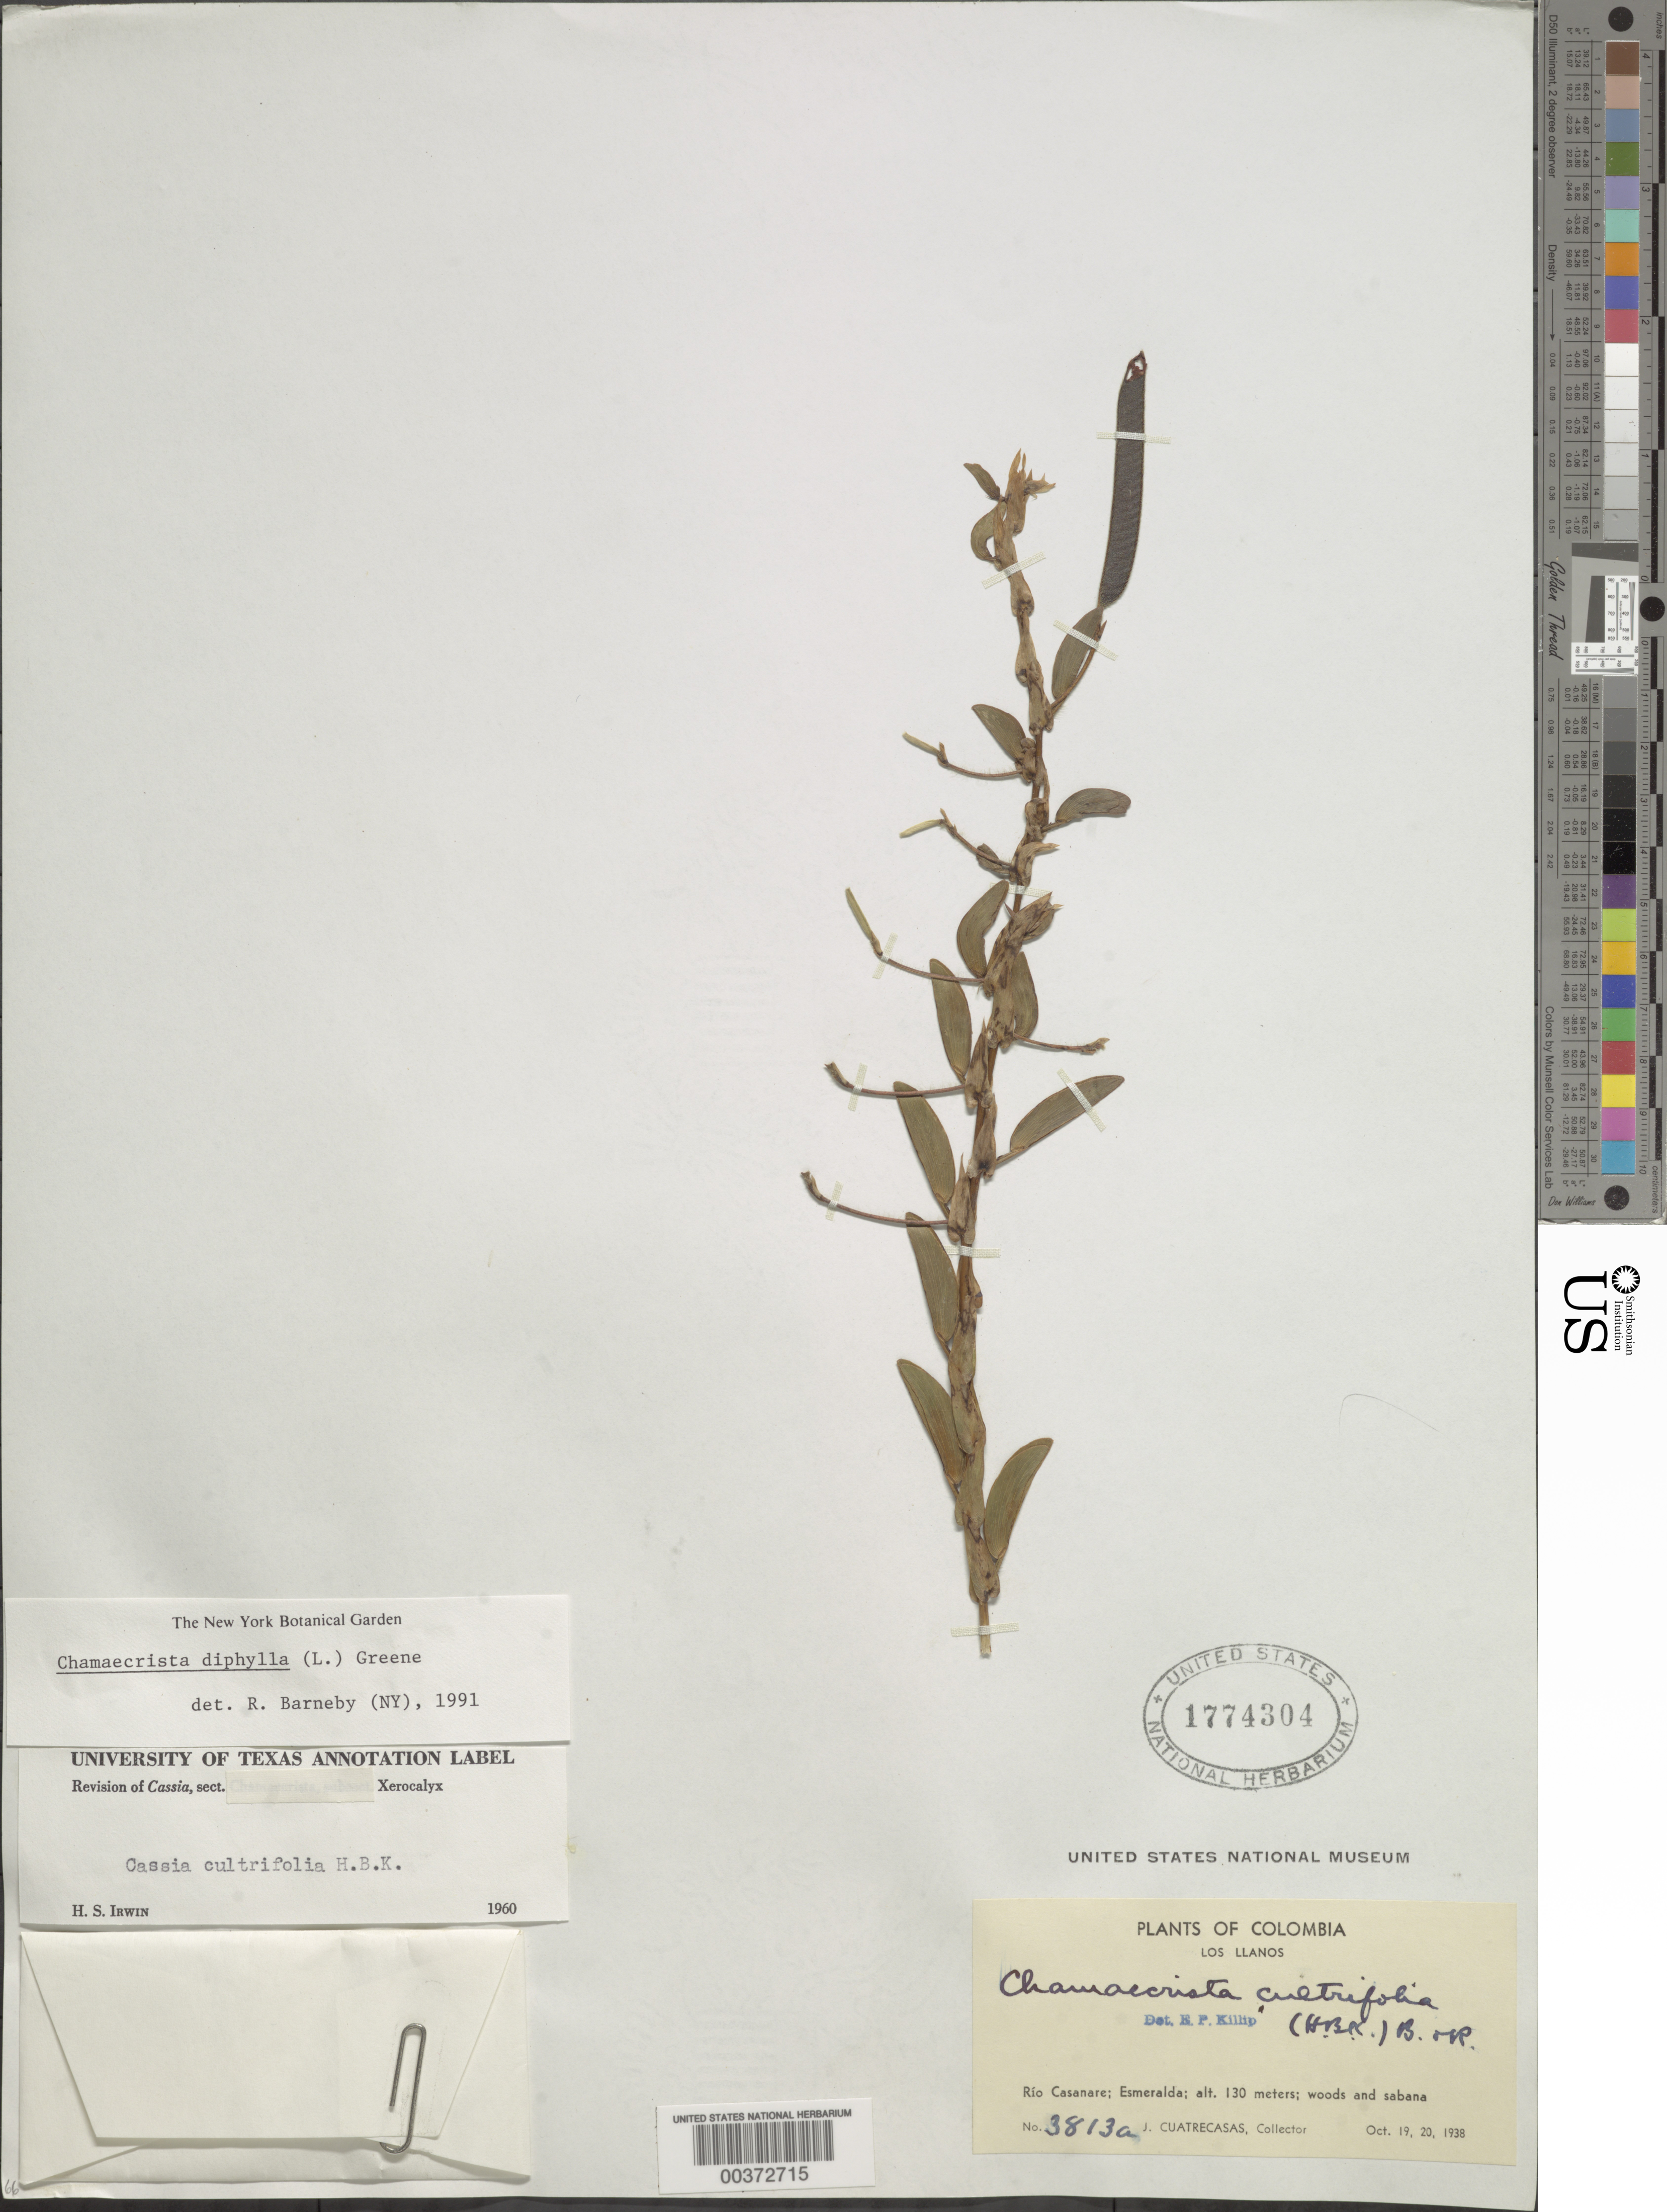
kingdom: Plantae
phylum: Tracheophyta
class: Magnoliopsida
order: Fabales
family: Fabaceae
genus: Chamaecrista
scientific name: Chamaecrista diphylla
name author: (L.) Greene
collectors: J. Cuatrecasas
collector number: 3813a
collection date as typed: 19 Oct 1938 and 20 Oct 1938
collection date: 1938-10-19,1938-10-20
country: Ecuador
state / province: Esmeraldas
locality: Rio Casanare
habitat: Woods and sabanas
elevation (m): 130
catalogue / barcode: US 1774304